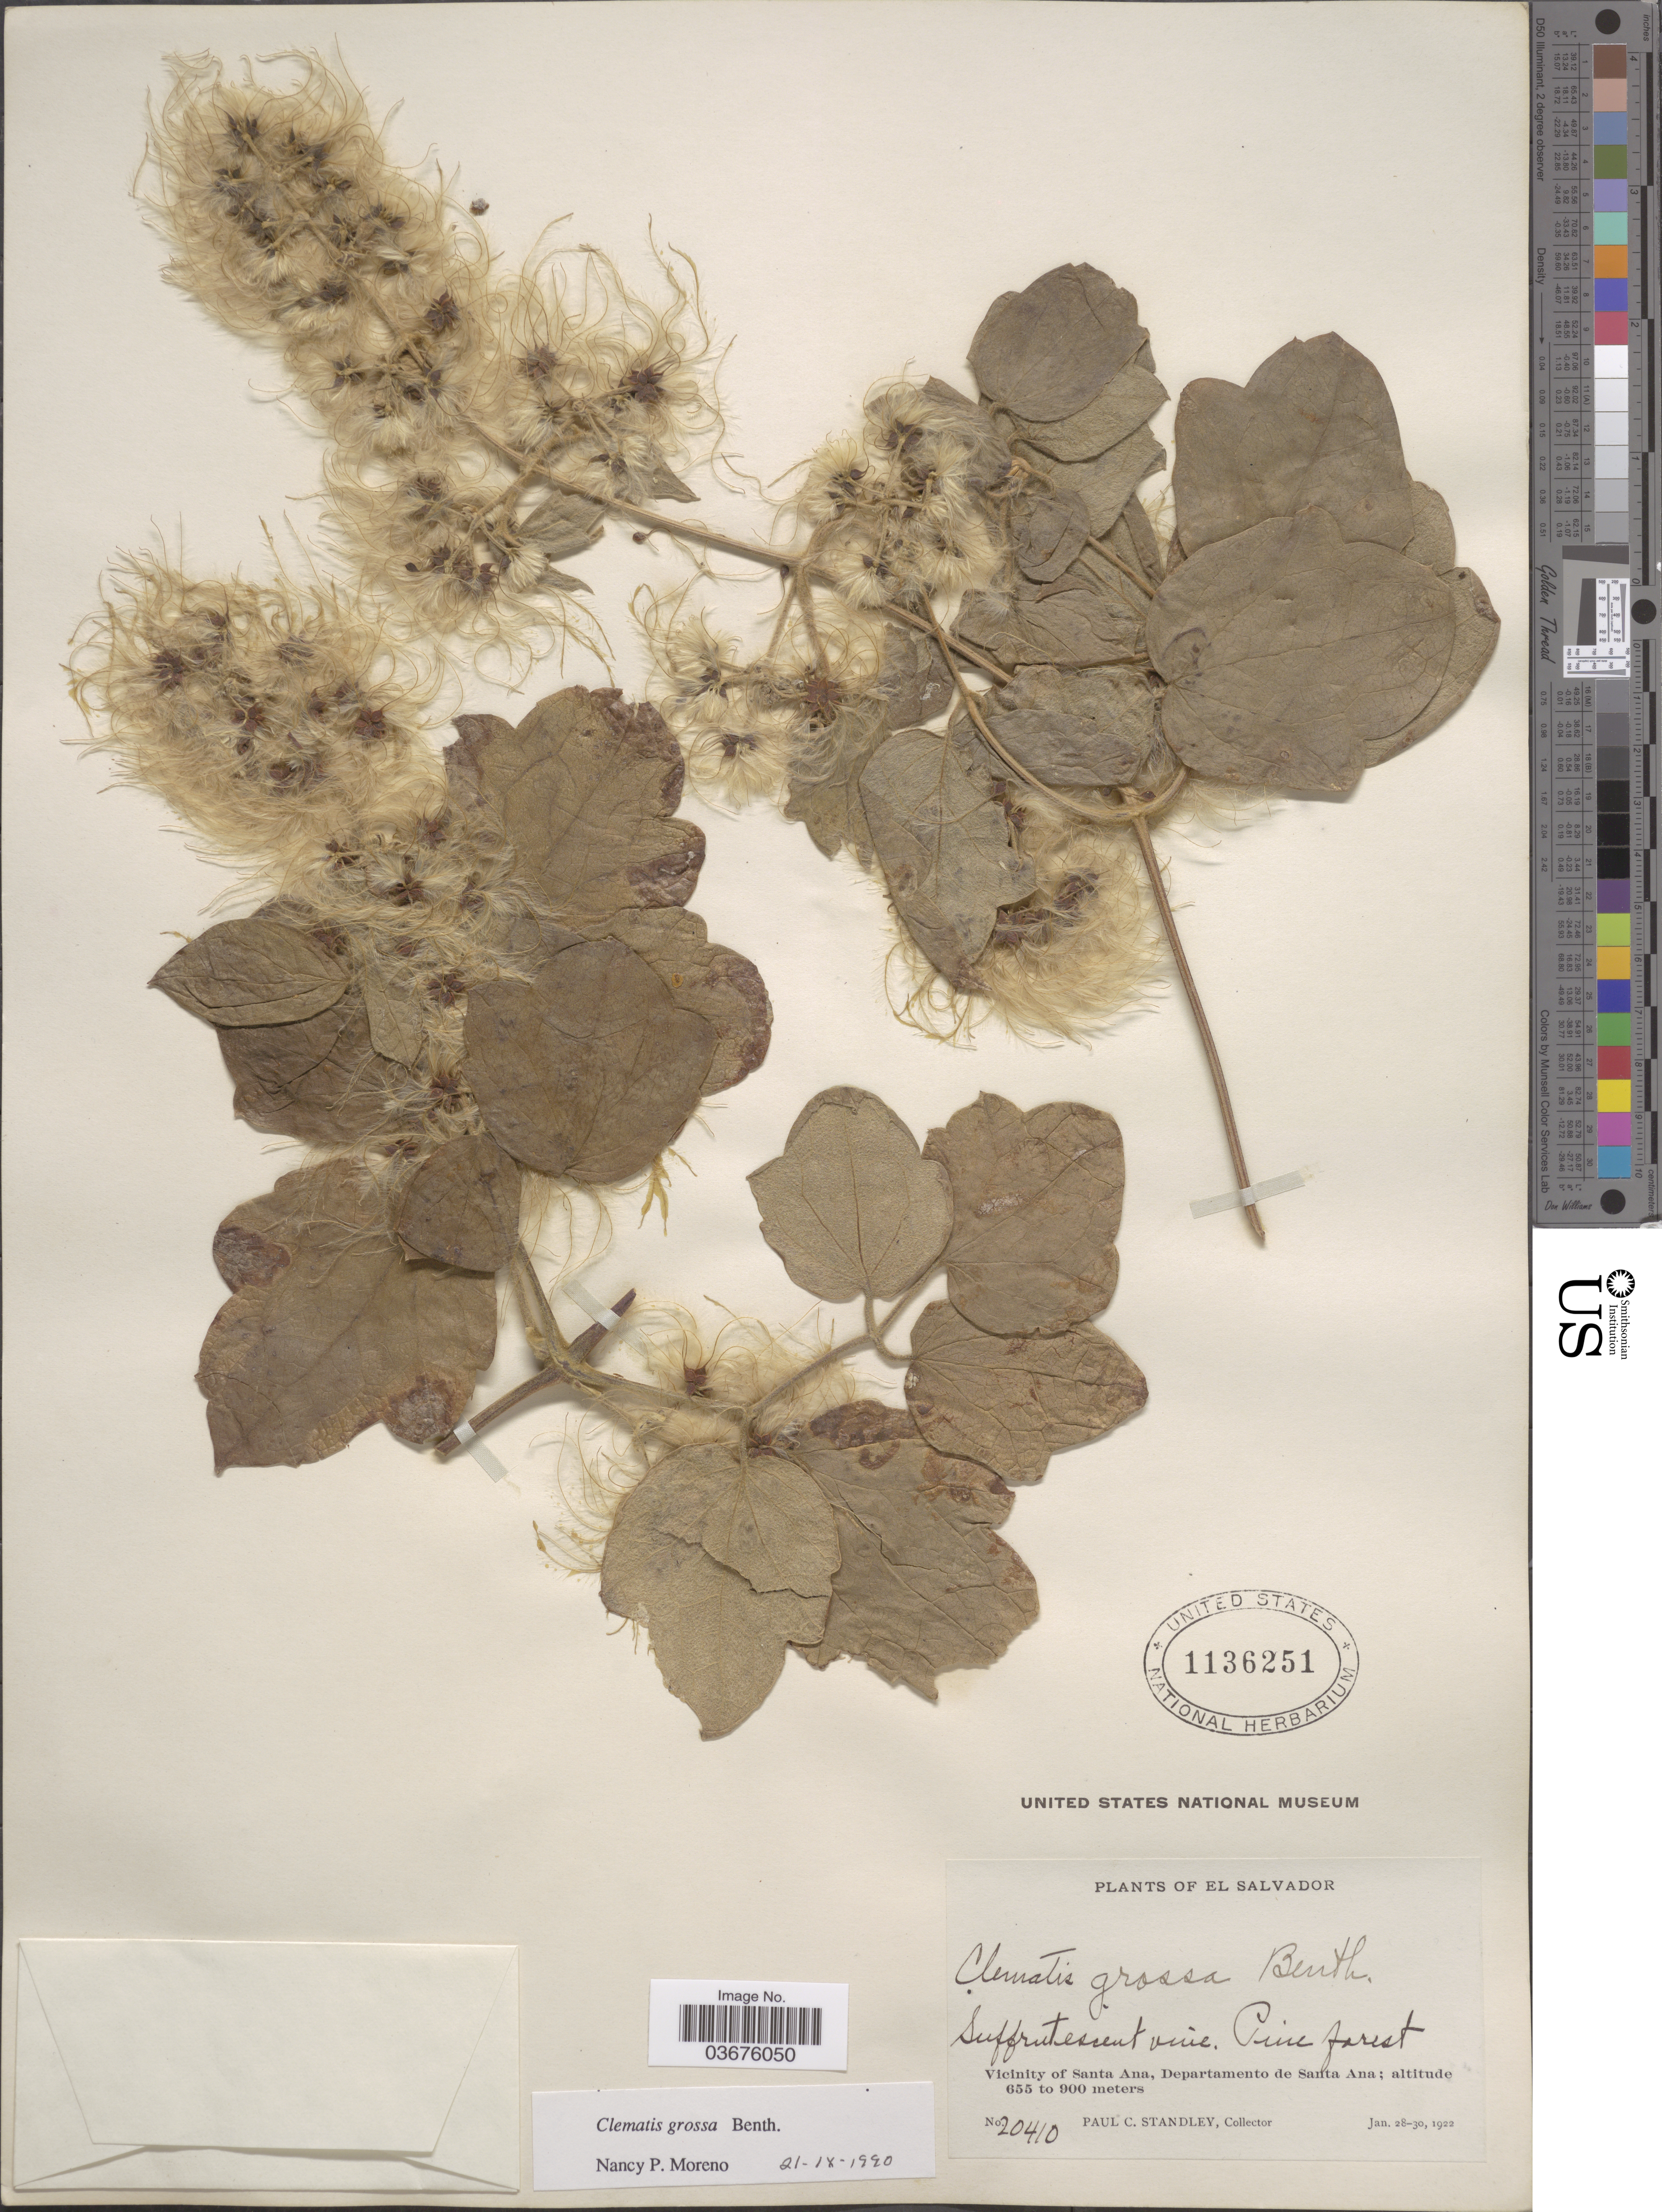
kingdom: Plantae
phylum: Tracheophyta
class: Magnoliopsida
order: Ranunculales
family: Ranunculaceae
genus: Clematis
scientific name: Clematis grossa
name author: Benth.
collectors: P. C. Standley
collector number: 20410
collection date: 1922-01-28/1922-01-30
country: El Salvador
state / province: Santa Ana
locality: Vicinity of Santa Ana, Departamento de Santa Ana.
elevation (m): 655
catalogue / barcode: US 1136251